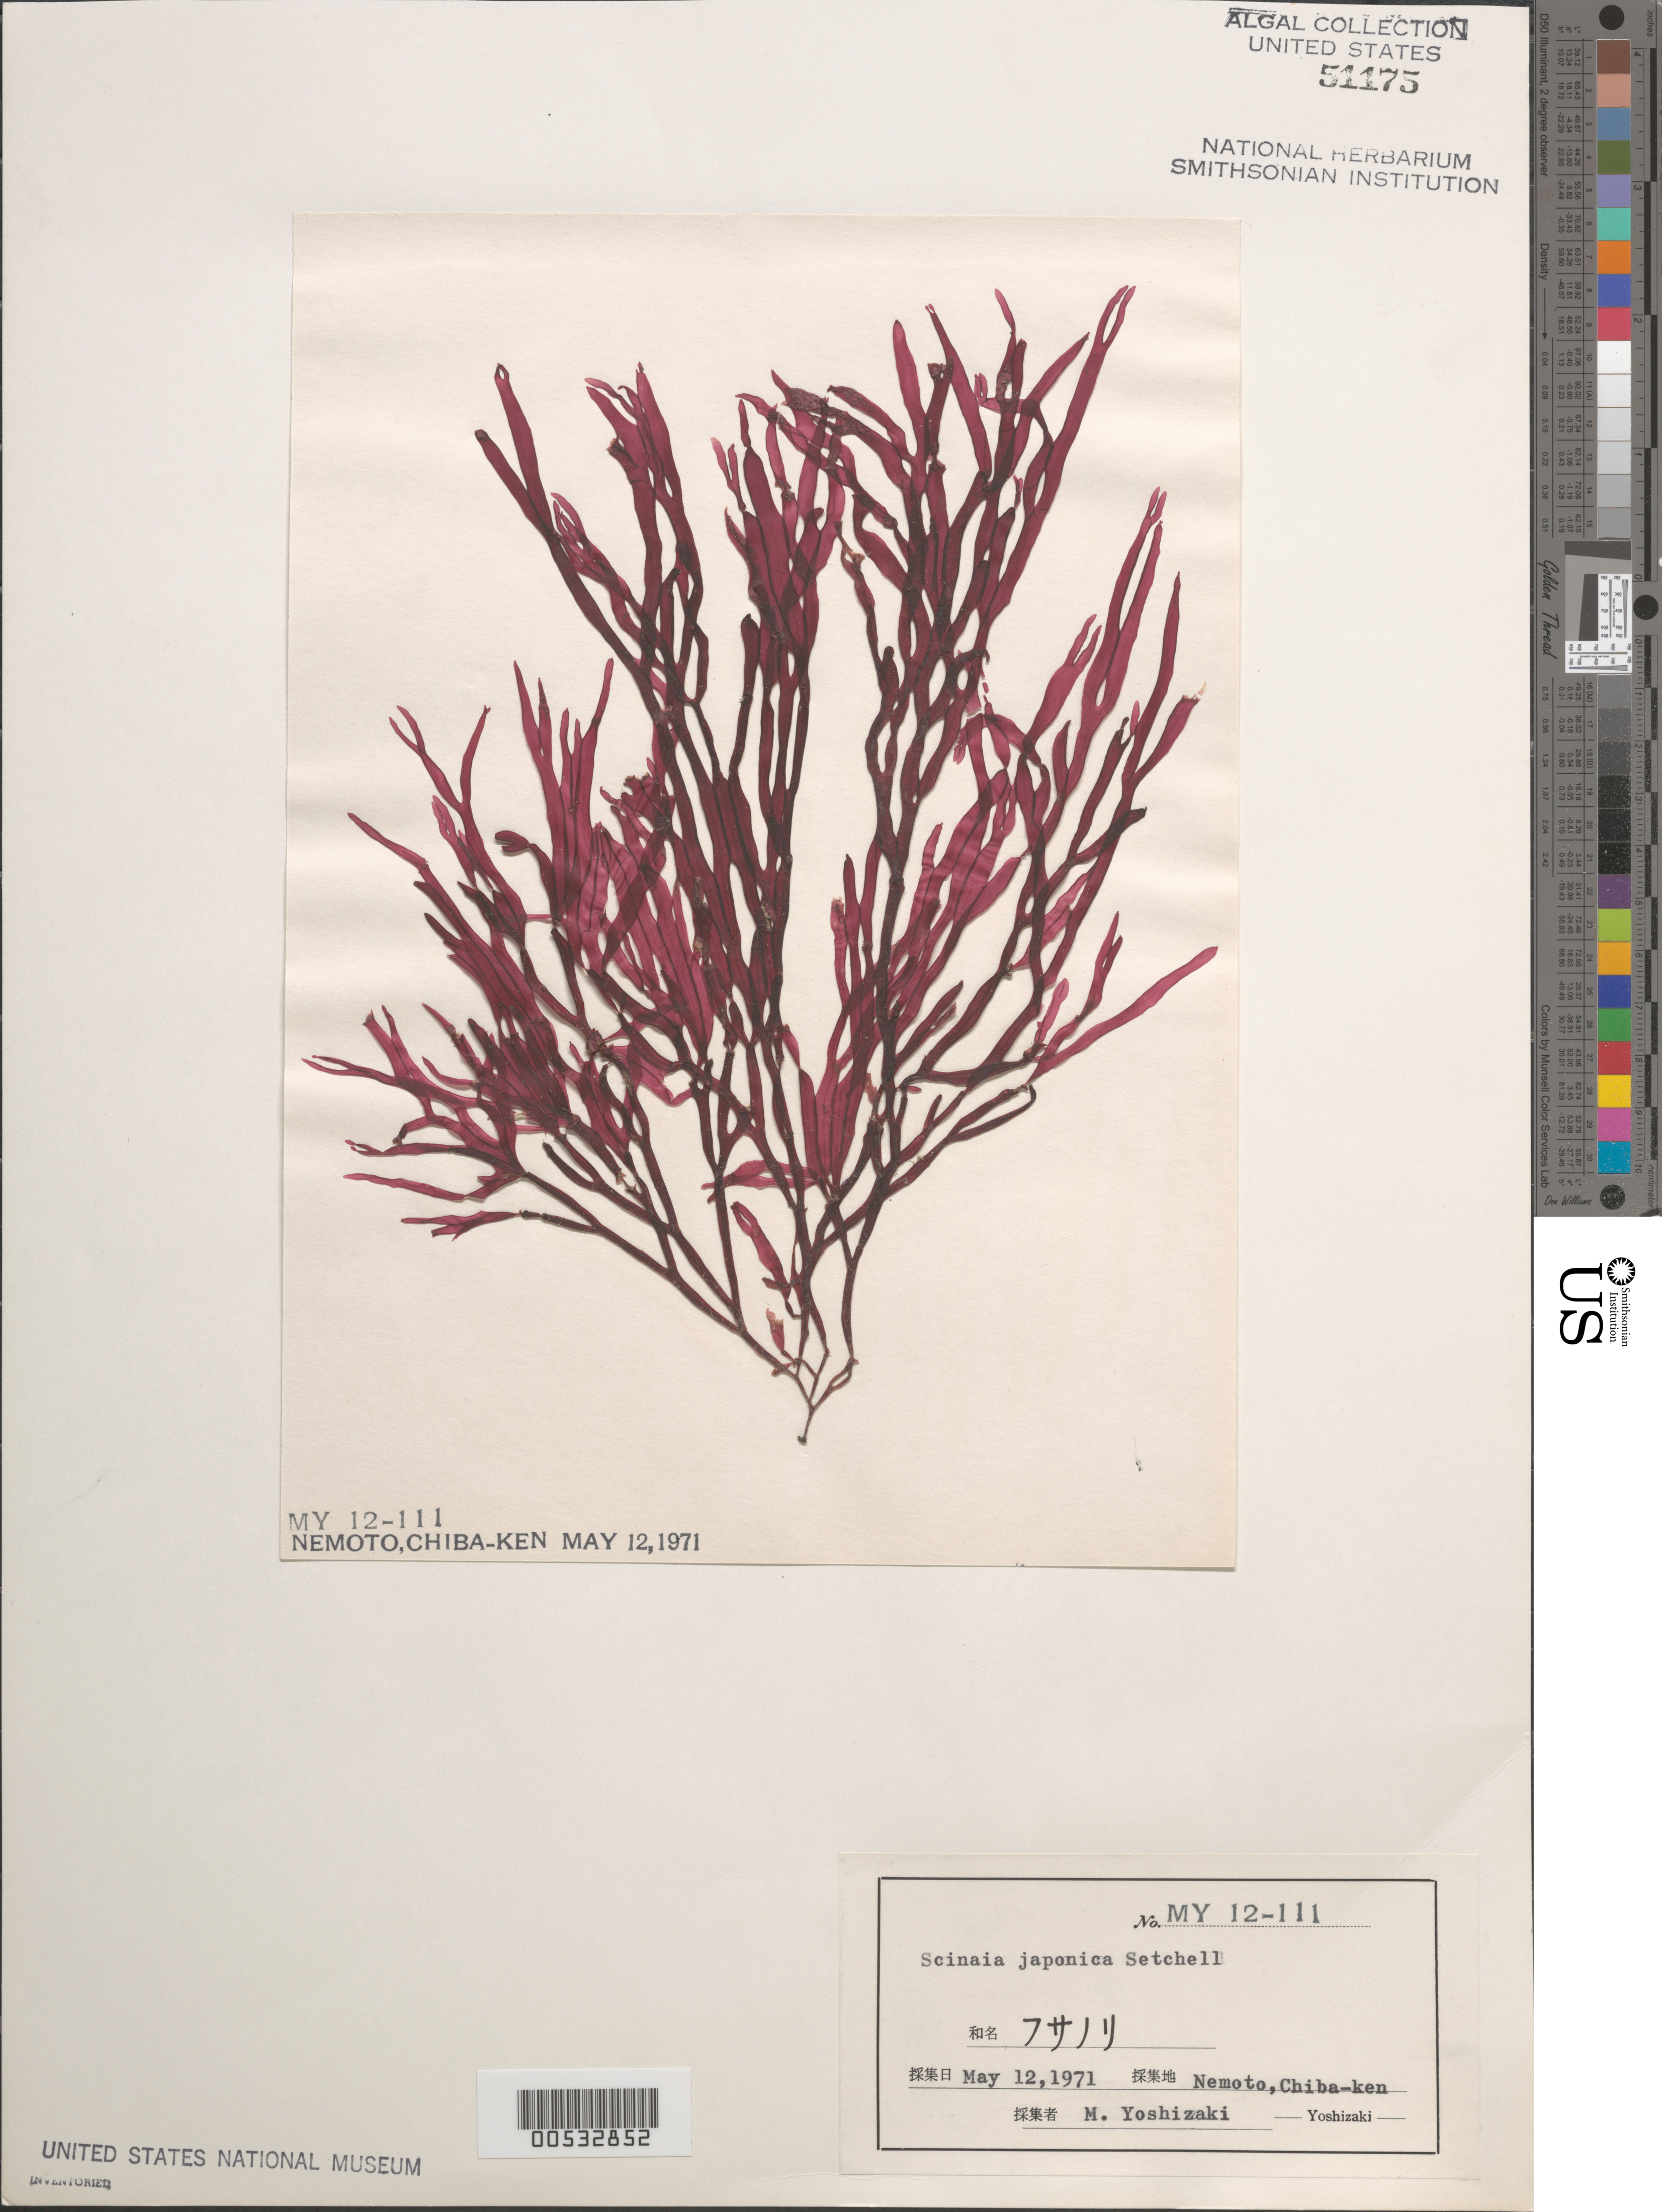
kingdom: Plantae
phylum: Rhodophyta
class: Florideophyceae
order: Nemaliales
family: Scinaiaceae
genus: Scinaia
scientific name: Scinaia japonica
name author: Setch.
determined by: Yoshizaki, M.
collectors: M. Yoshizaki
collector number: My 12-111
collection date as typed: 12 May 1971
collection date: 1971-05-12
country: Japan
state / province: Tiba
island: Honshu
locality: Nemoto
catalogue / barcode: US 51175